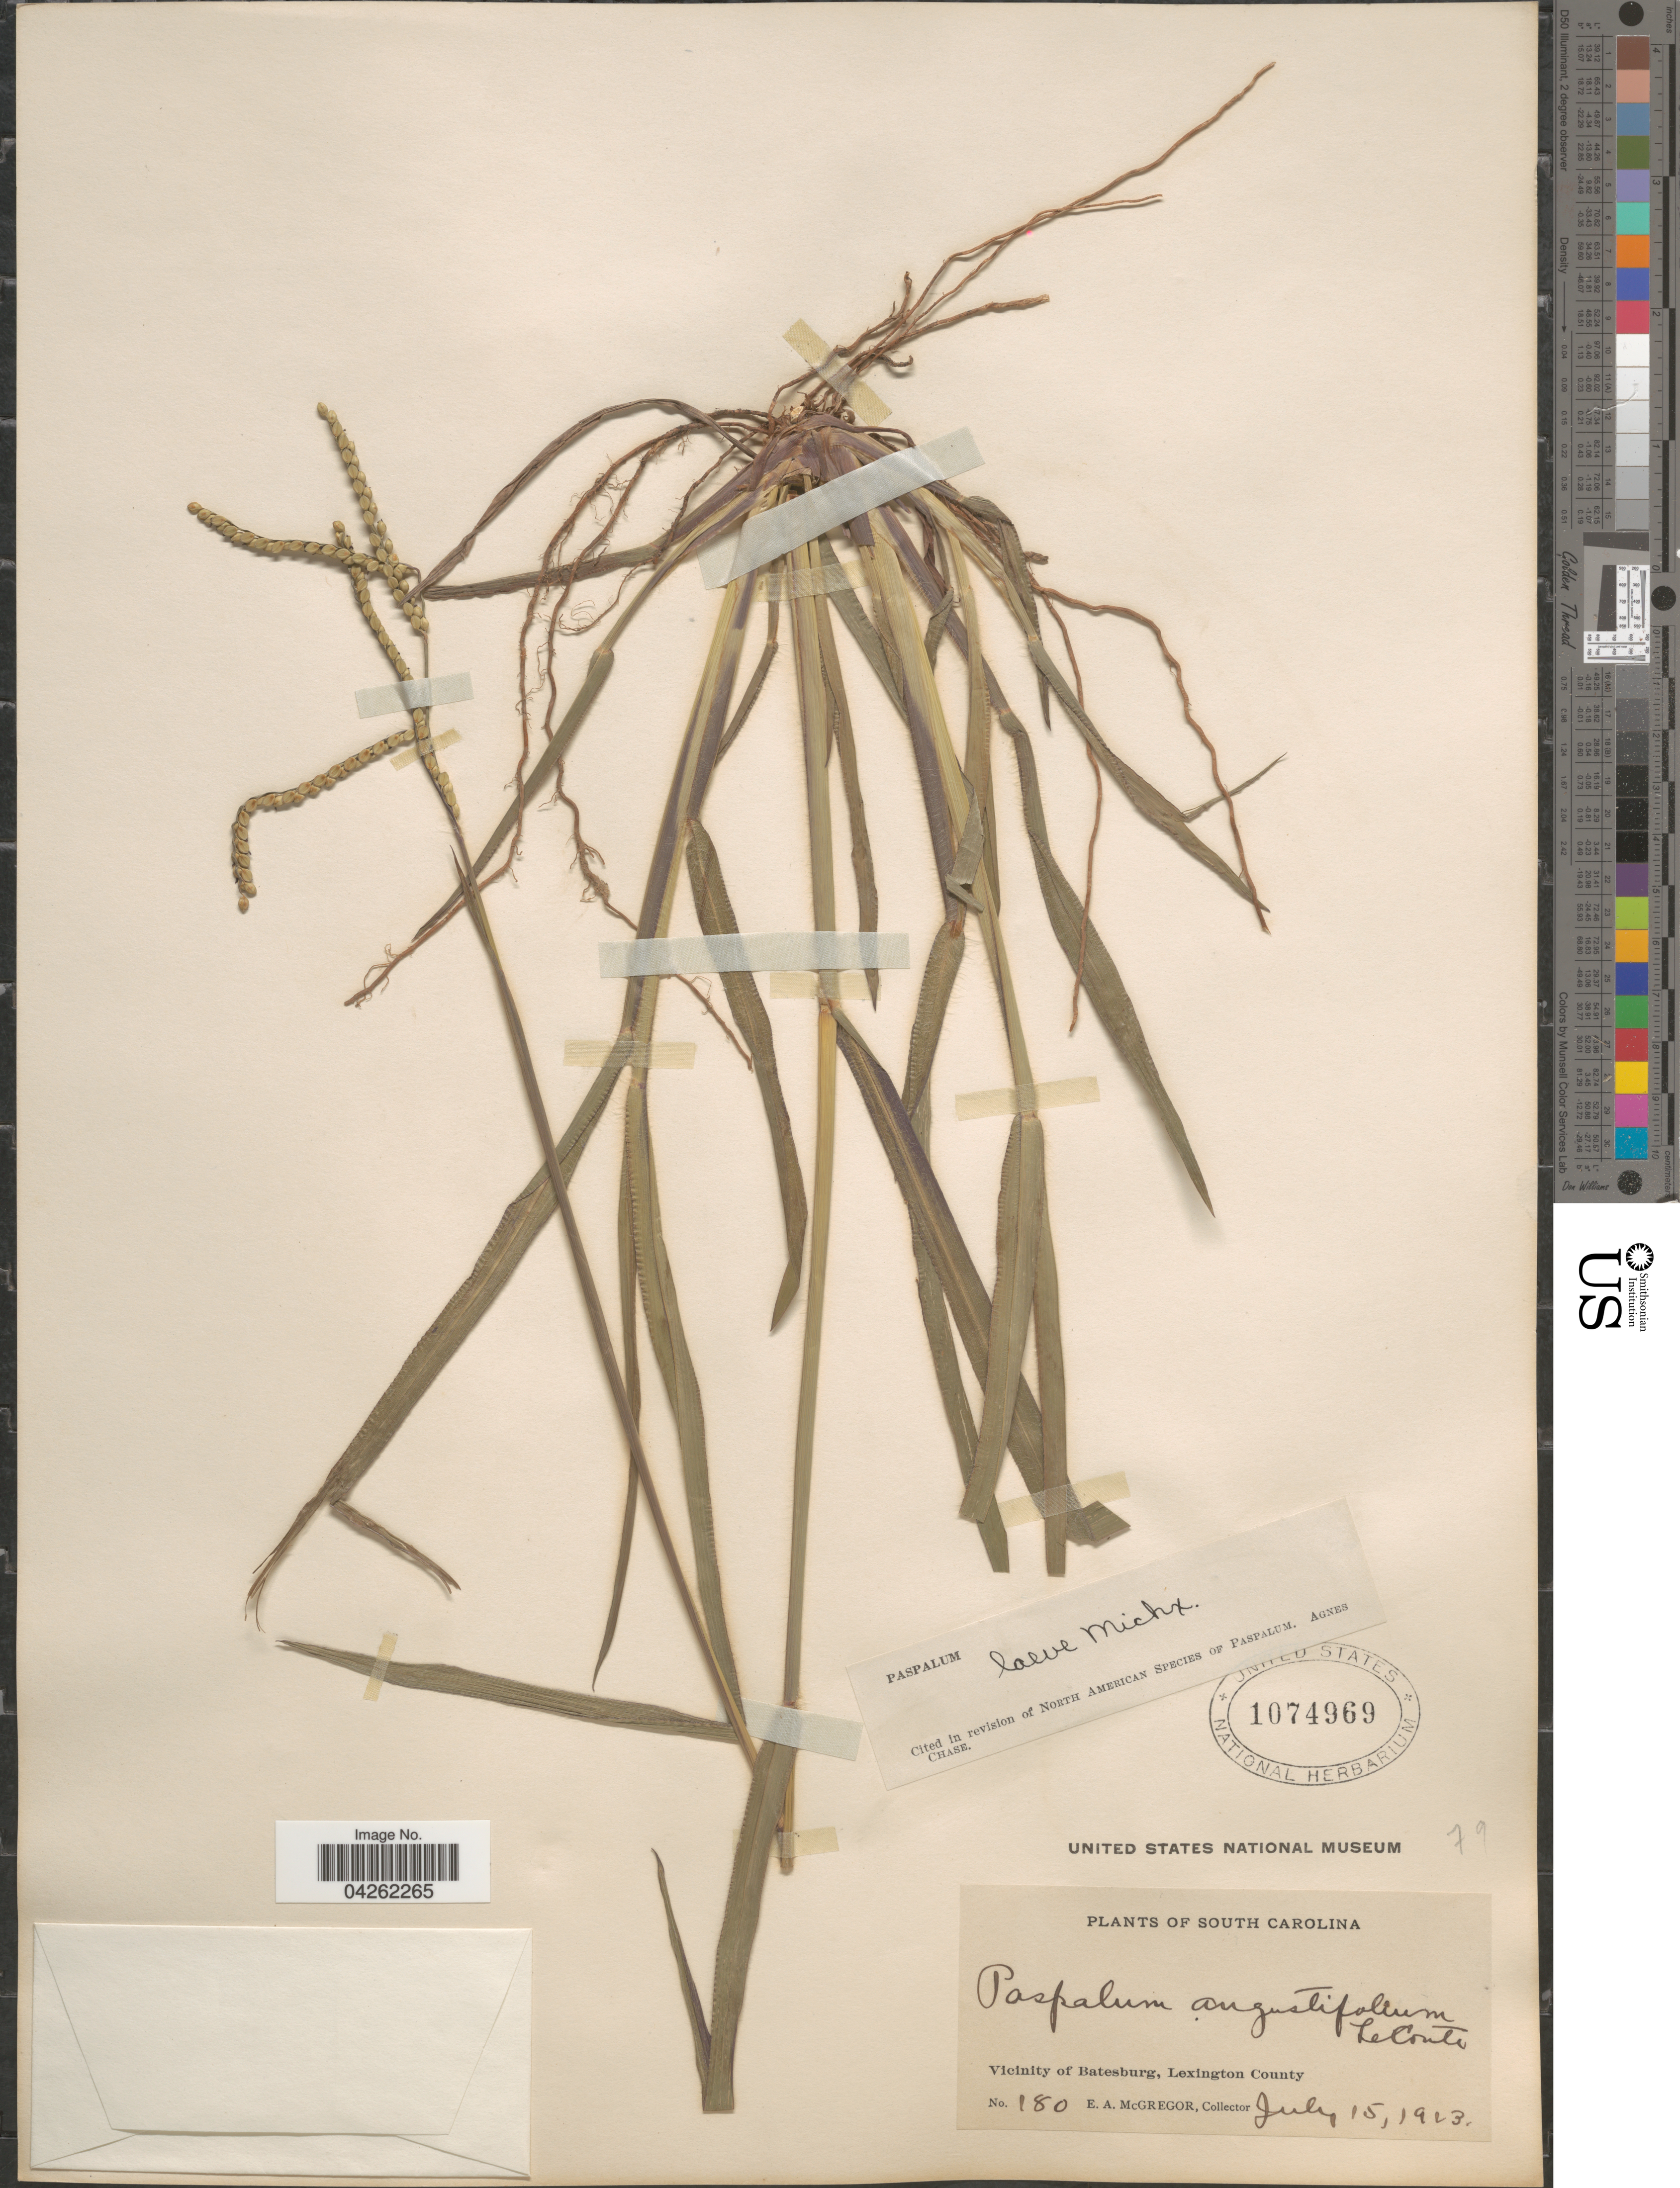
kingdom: Plantae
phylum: Tracheophyta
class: Liliopsida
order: Poales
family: Poaceae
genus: Paspalum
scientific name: Paspalum laeve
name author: Michx.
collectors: E. A. McGregor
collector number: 180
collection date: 1923-07-15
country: United States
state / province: South Carolina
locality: Vicinity of Batesburg, Lexington County.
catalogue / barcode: US 1074969